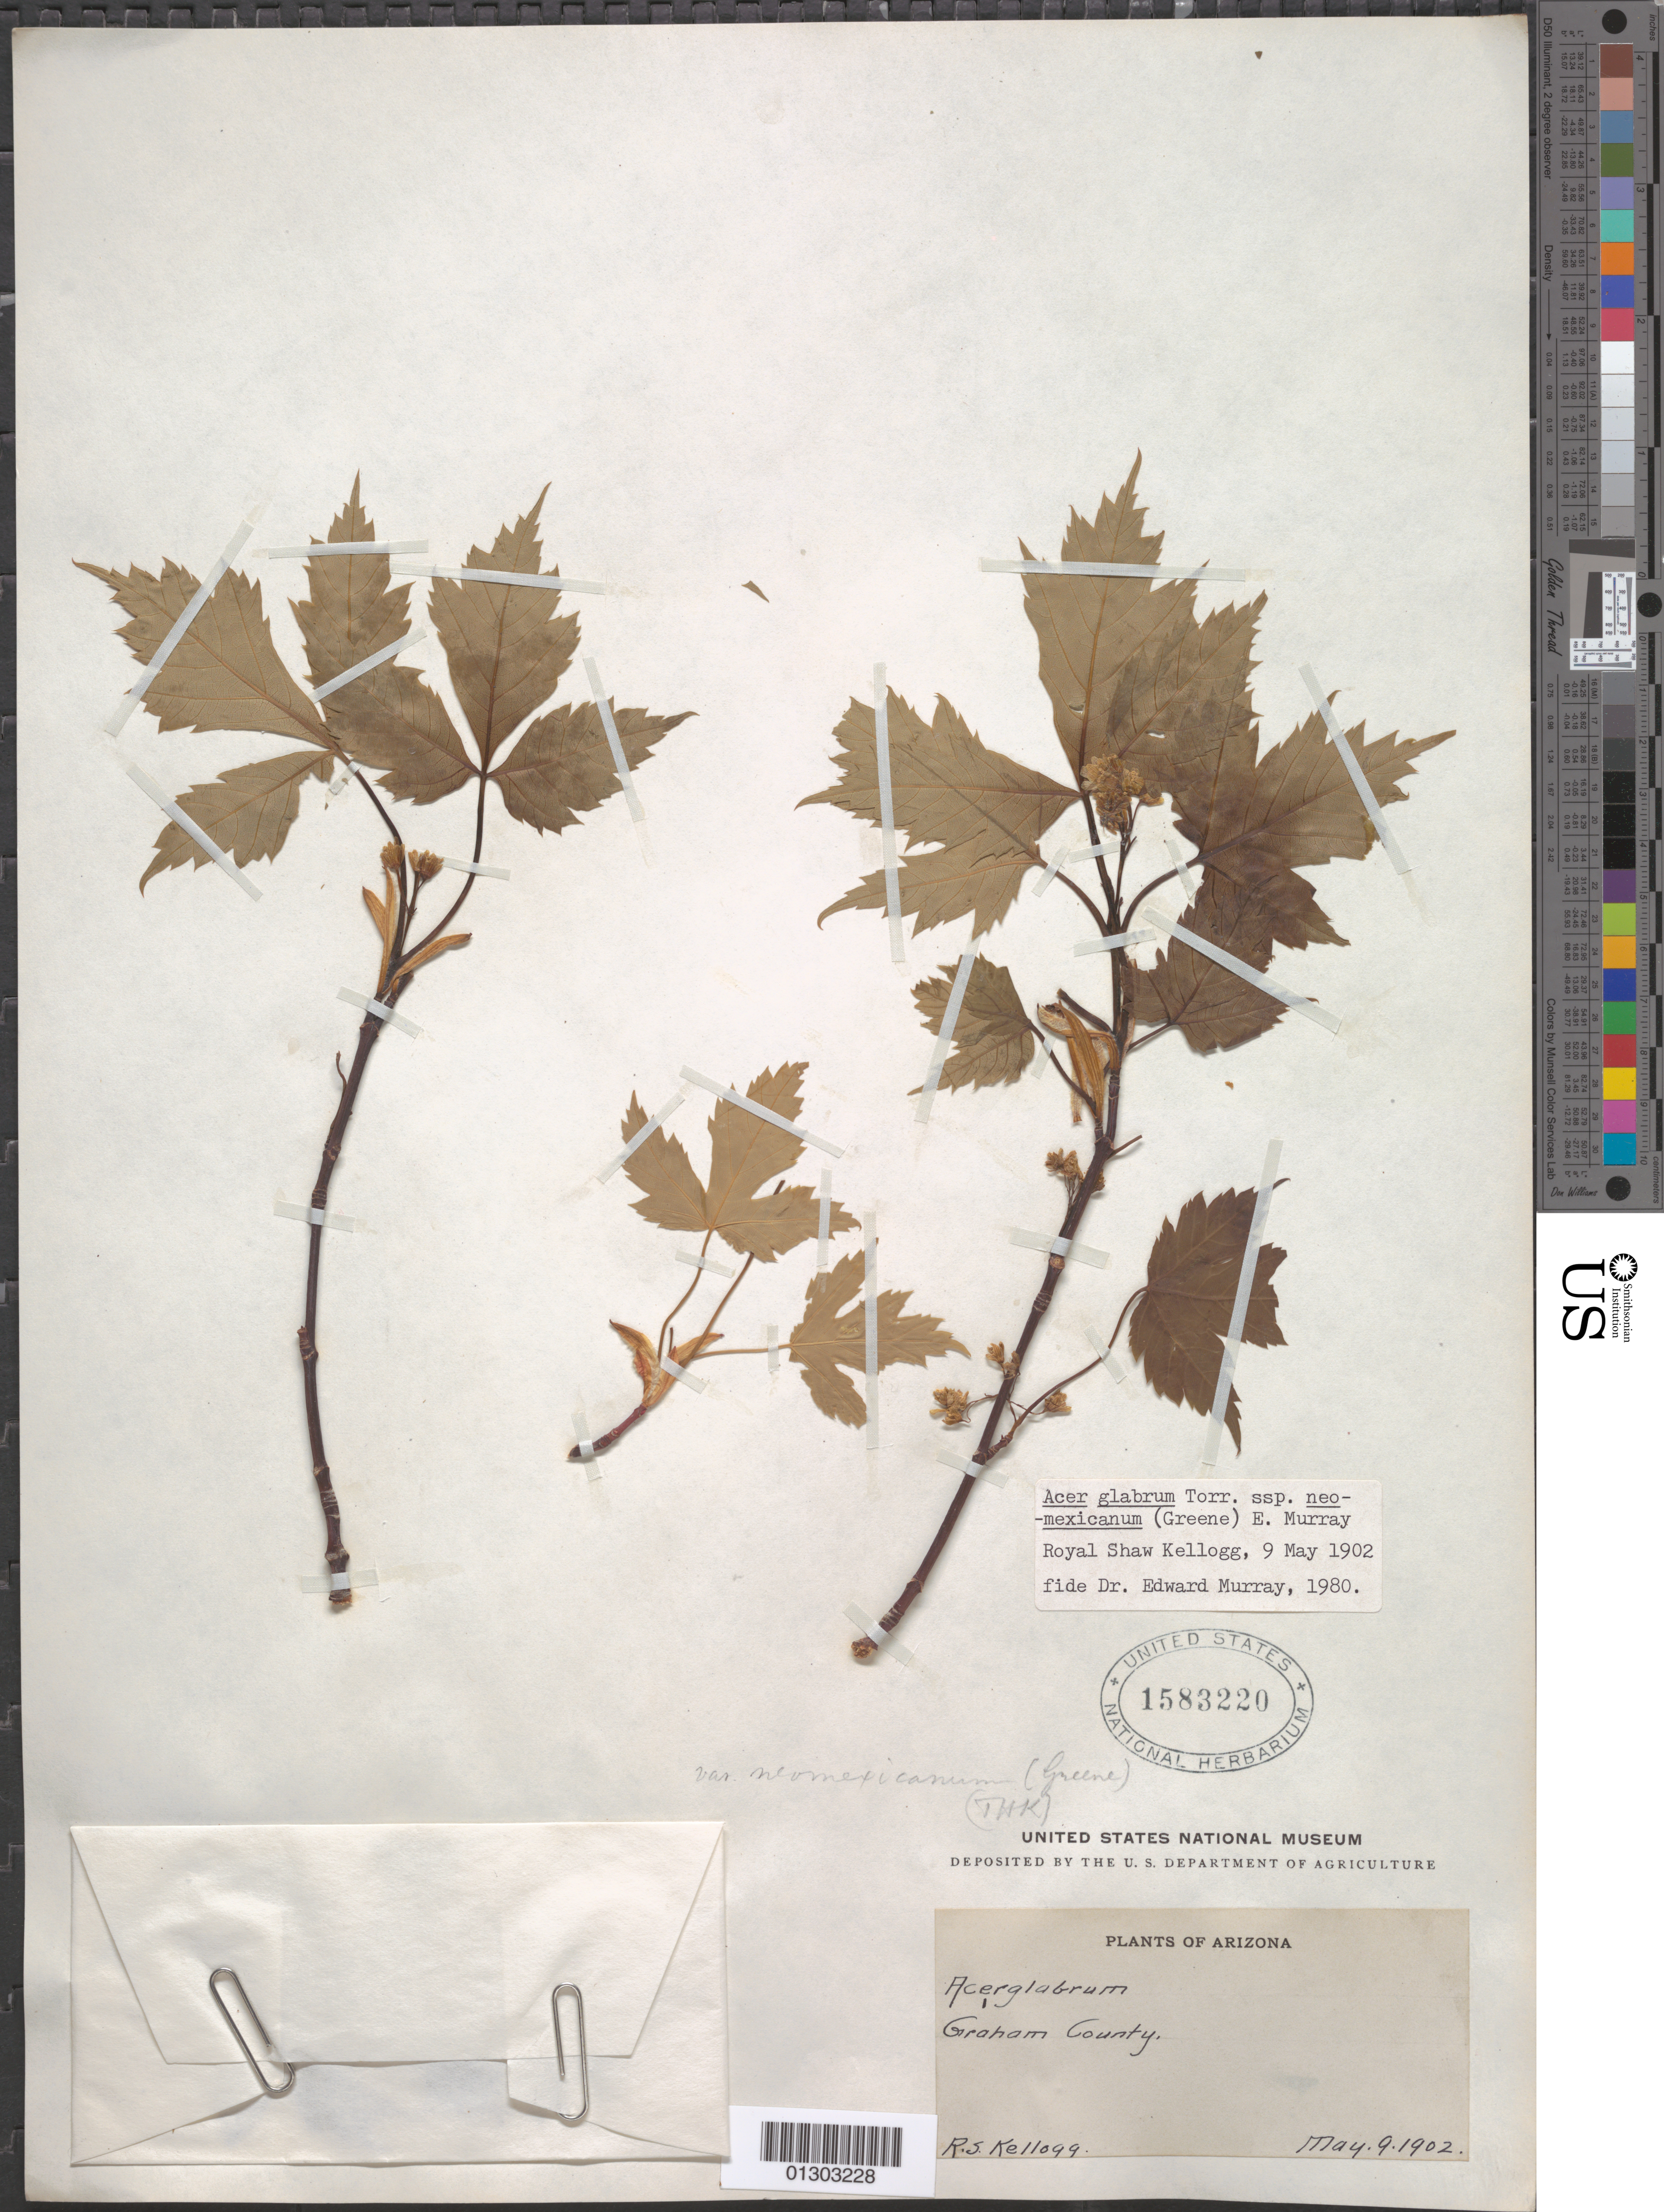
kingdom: Plantae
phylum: Tracheophyta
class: Magnoliopsida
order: Sapindales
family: Sapindaceae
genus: Acer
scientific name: Acer glabrum subsp. neomexicanum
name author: (Greene) A.E. Murray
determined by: Murray, Edward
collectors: R. Kellogg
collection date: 1902-05-09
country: United States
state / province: Arizona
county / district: Graham County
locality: Graham County.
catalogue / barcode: US 1583220